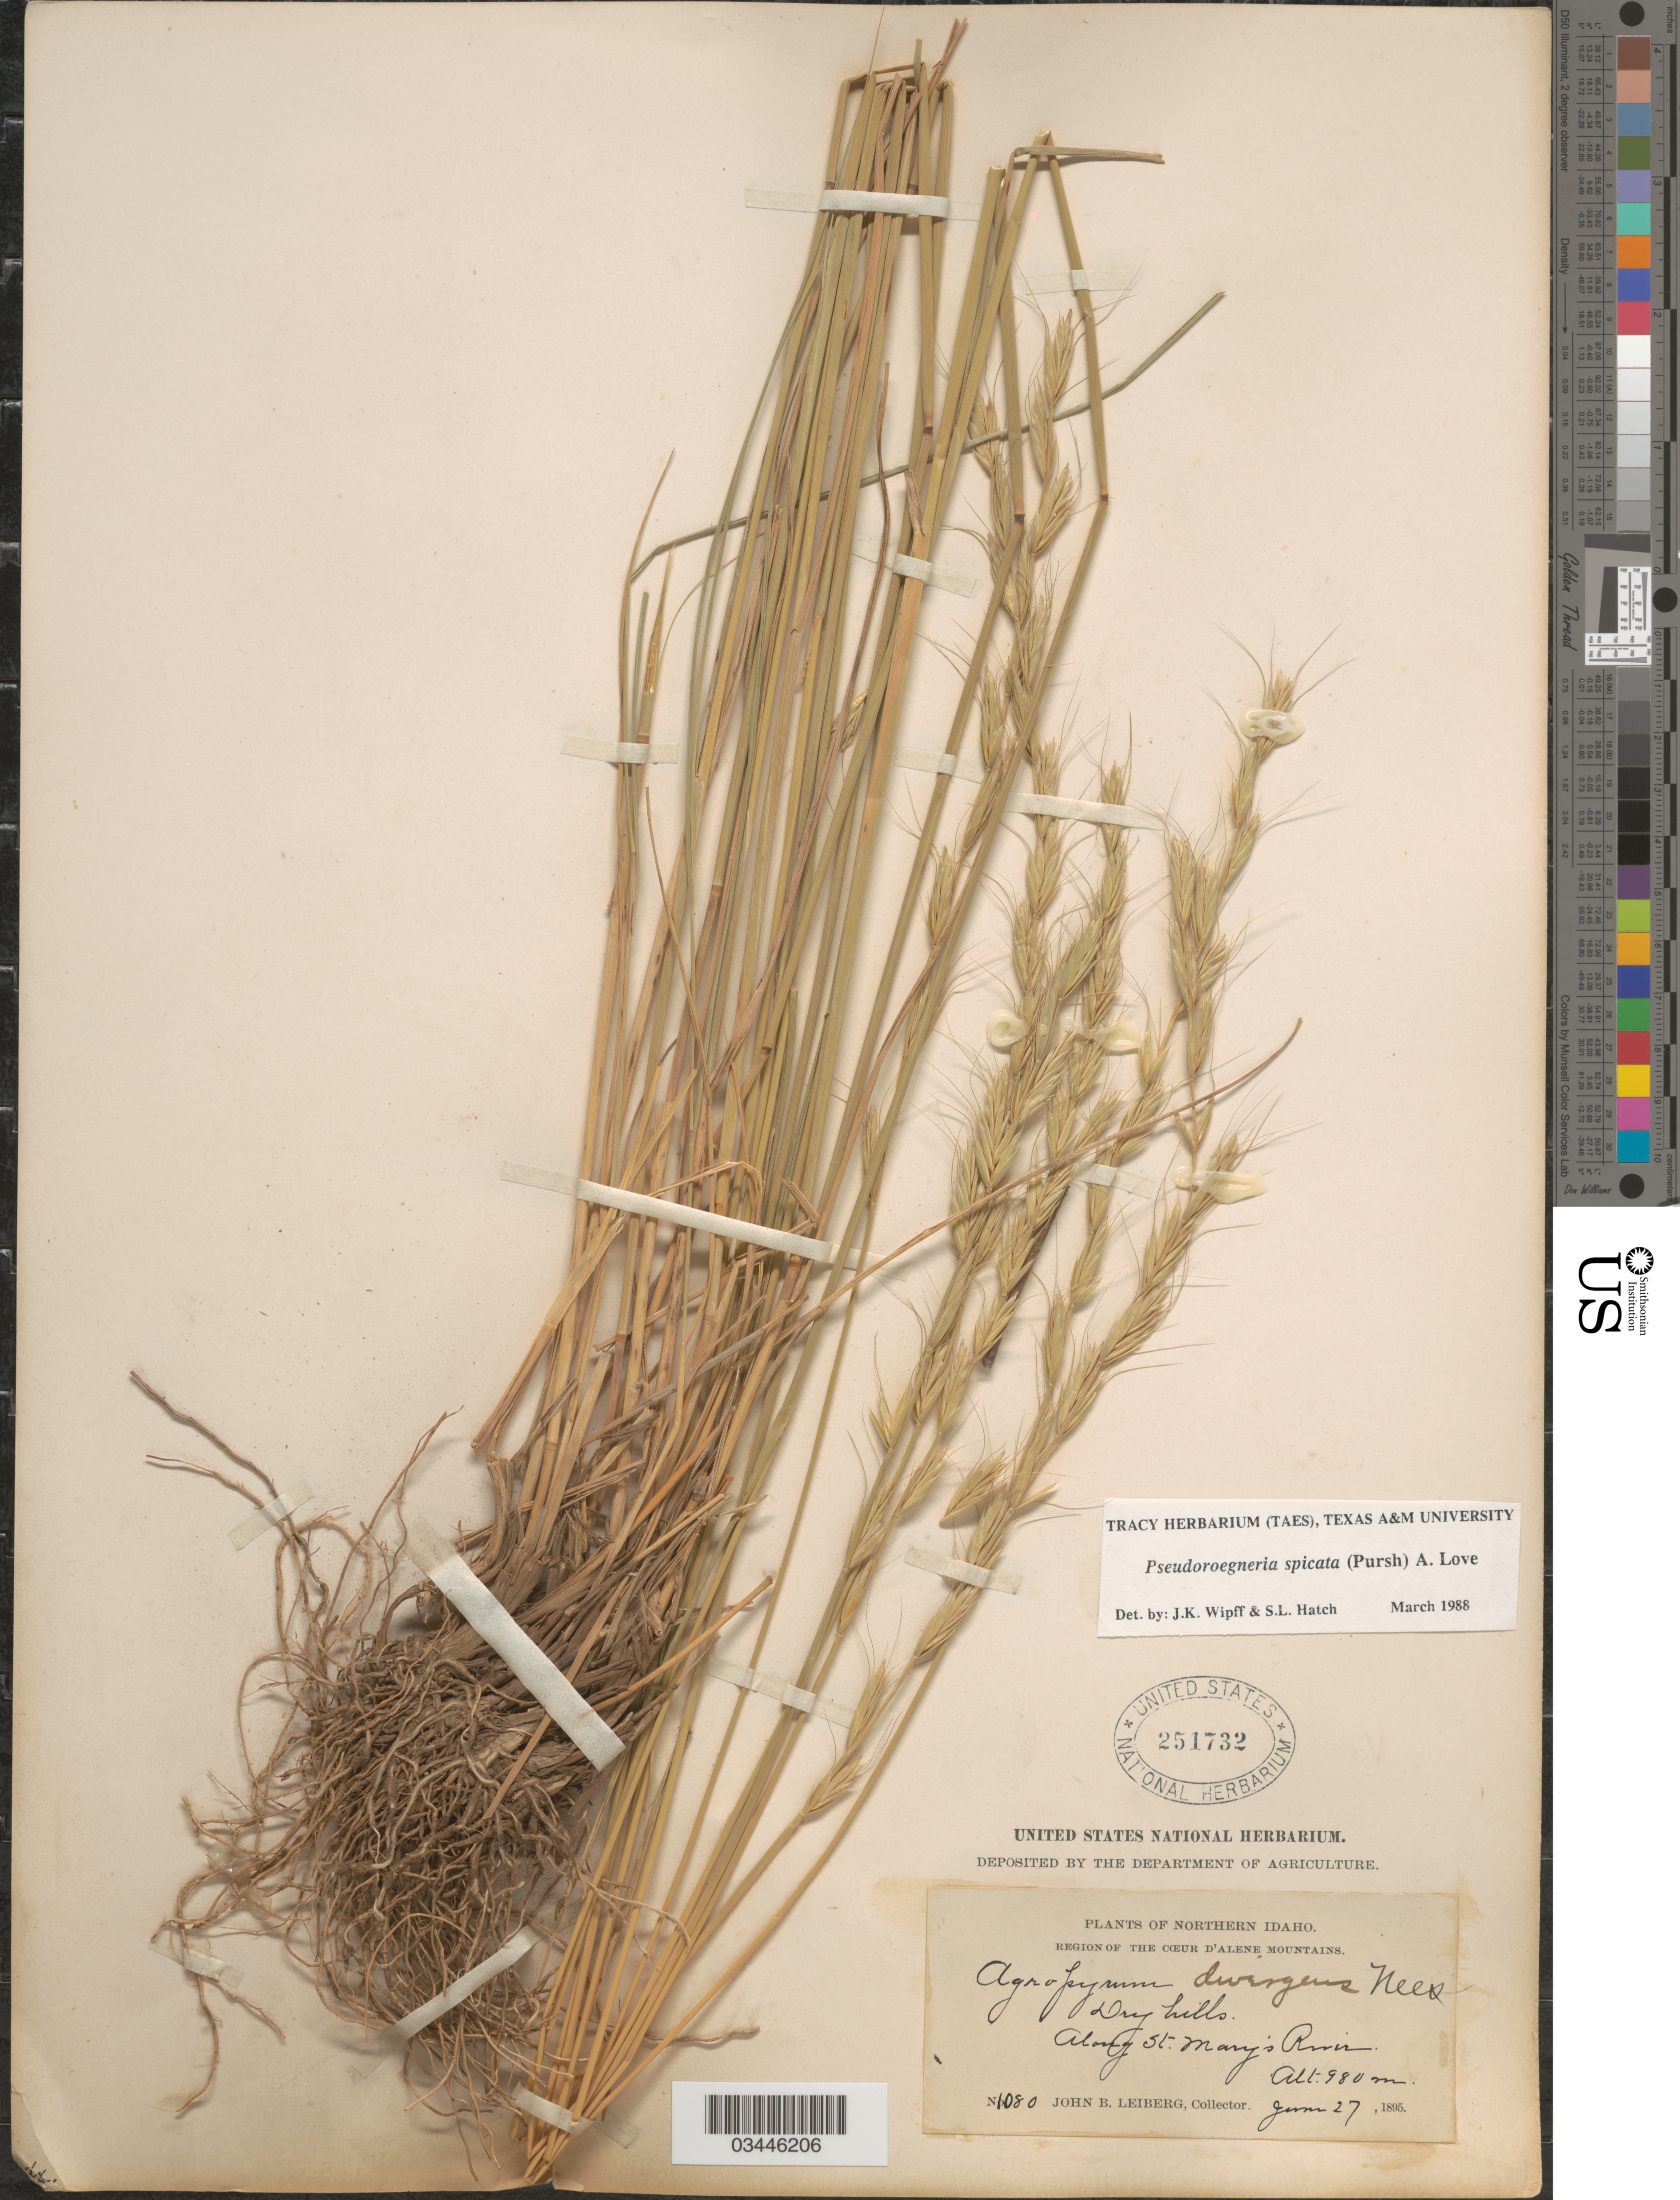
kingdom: Plantae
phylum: Tracheophyta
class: Liliopsida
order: Poales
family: Poaceae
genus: Pseudoroegneria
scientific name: Pseudoroegneria spicata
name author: (Pursh) Á. Löve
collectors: J. B. Leiberg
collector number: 1080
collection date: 1895-06-27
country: United States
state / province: Idaho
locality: Northern Idaho. Region of the Coeur d' Alene Mountains. Dry hills. Along St. Mary's River.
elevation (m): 980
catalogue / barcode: US 251732